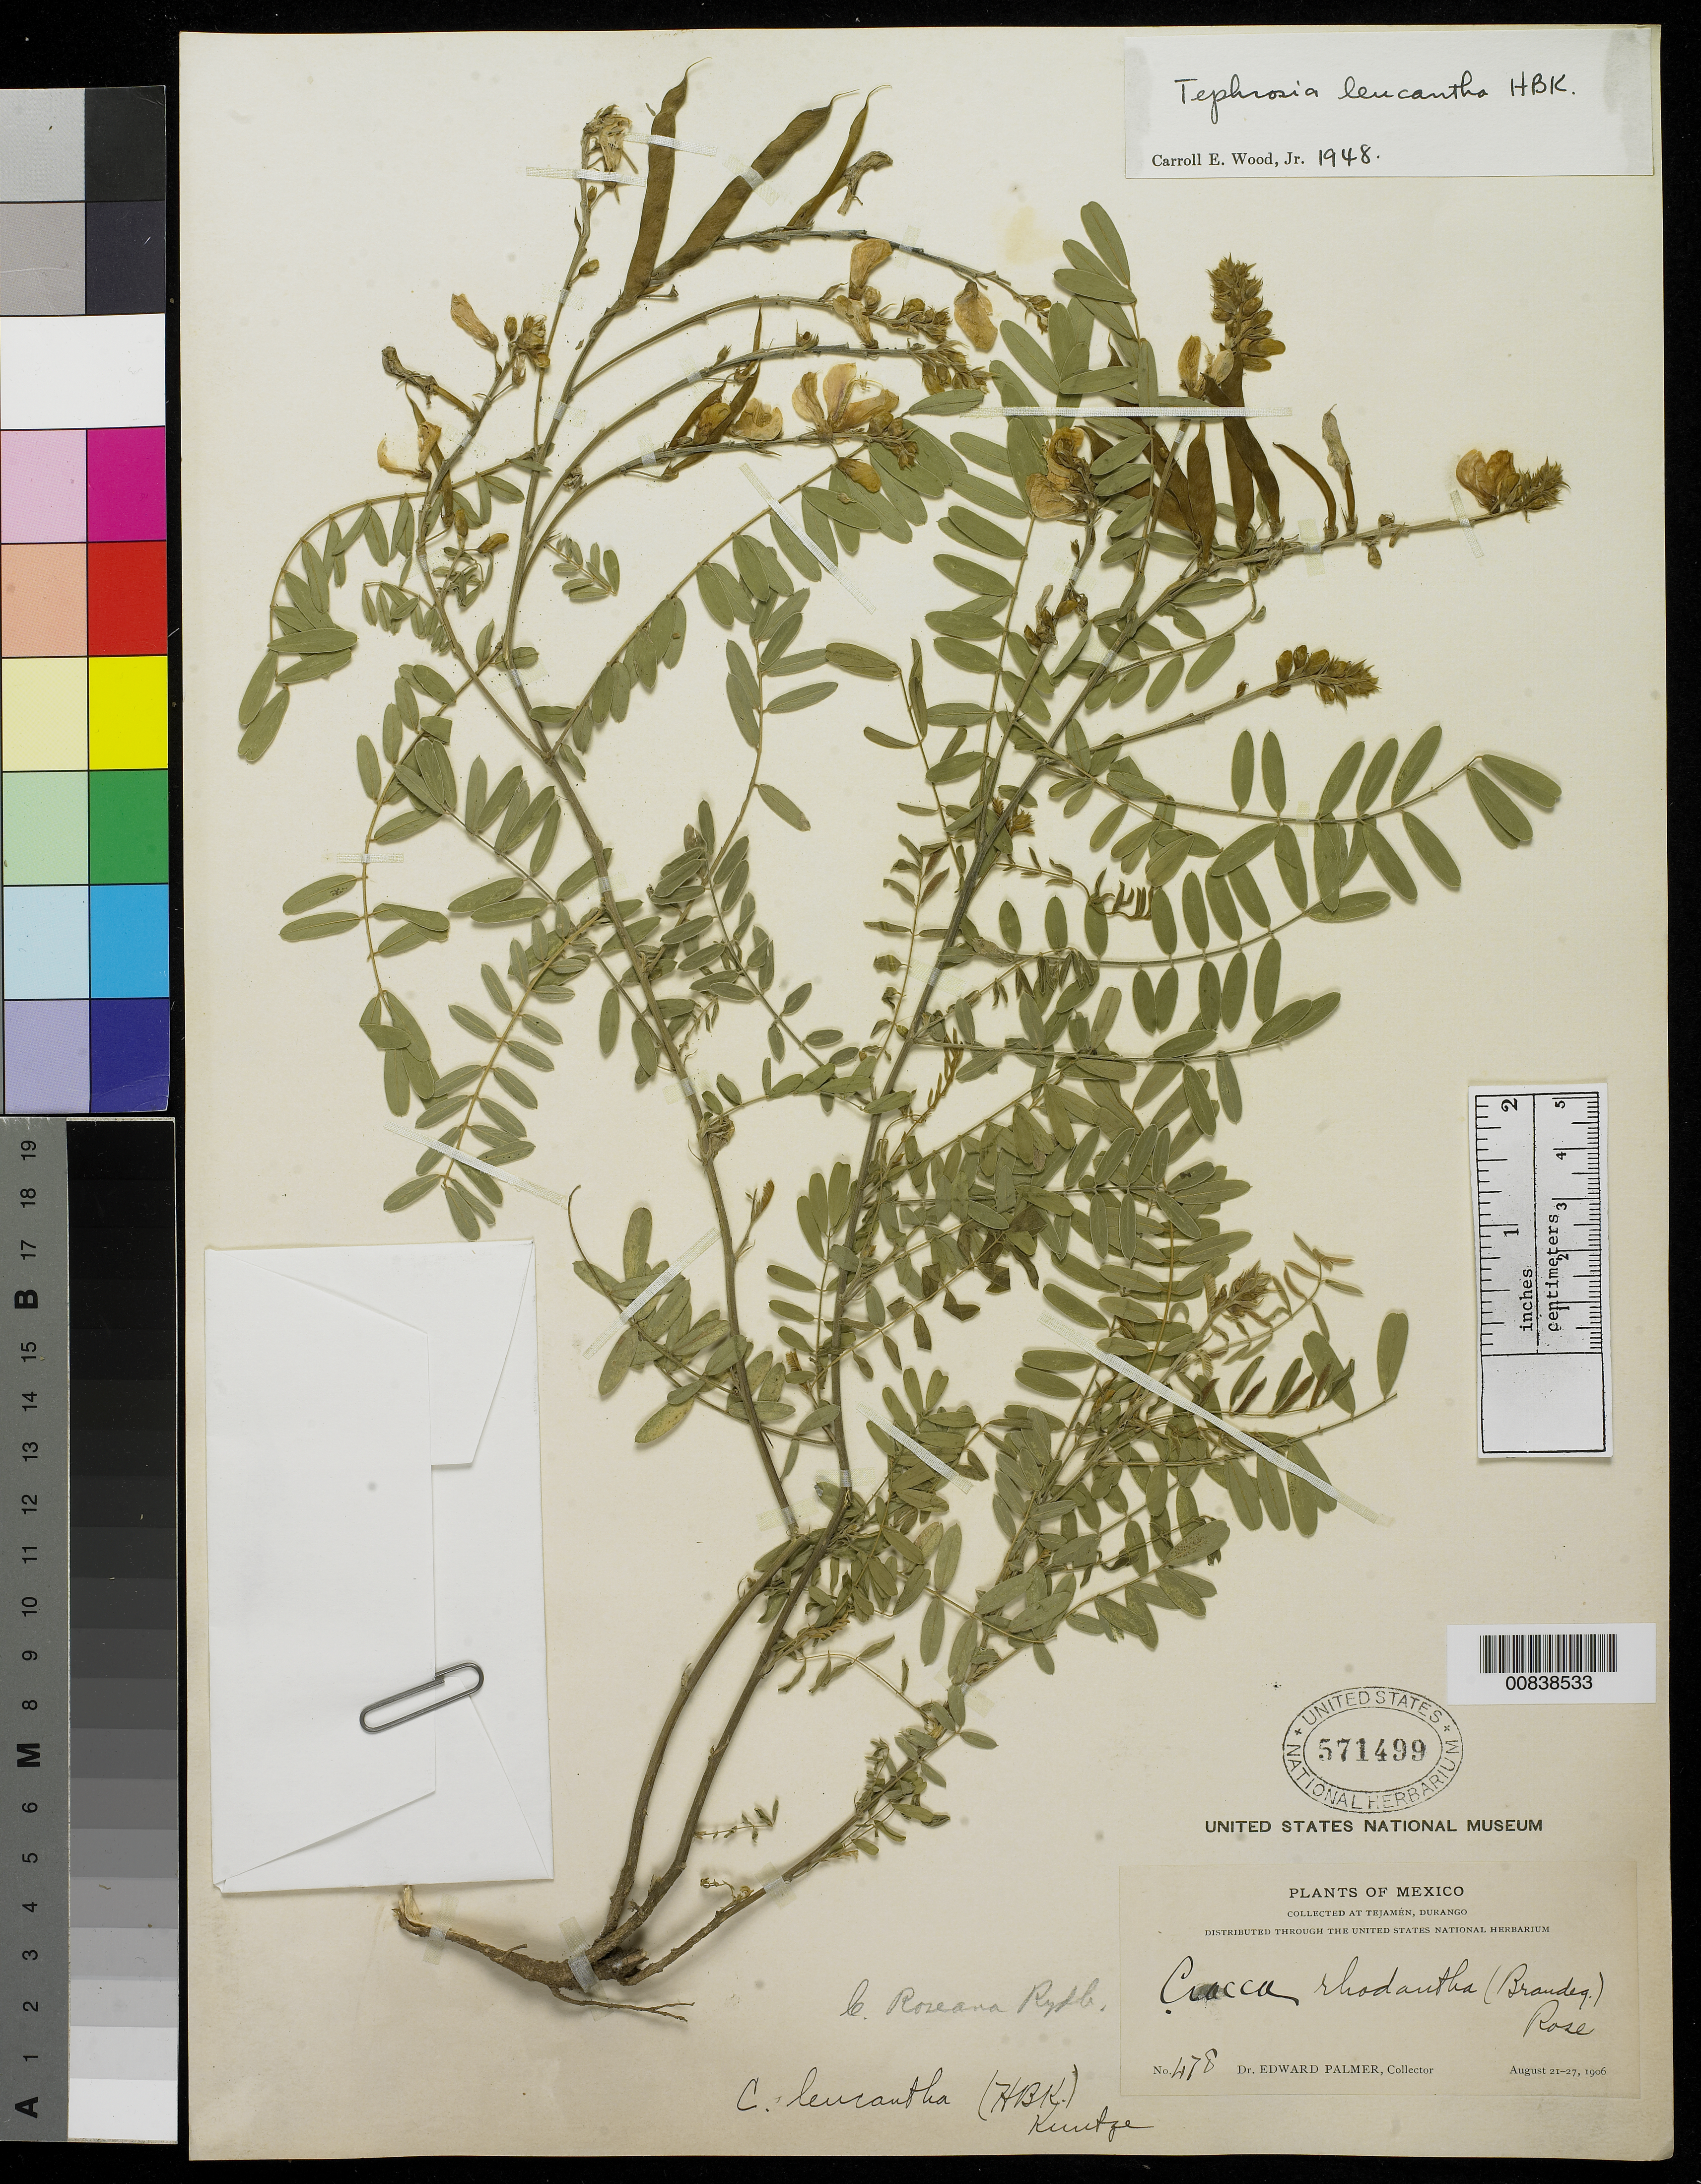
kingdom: Plantae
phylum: Tracheophyta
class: Magnoliopsida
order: Fabales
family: Fabaceae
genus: Tephrosia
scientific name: Tephrosia leucantha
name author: Kunth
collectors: E. Palmer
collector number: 478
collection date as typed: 21 Aug 1906 to 27 Aug 1906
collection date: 1906-08-21/1906-08-27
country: Mexico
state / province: Durango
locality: Tejamén, Durango.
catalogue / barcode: US 571499